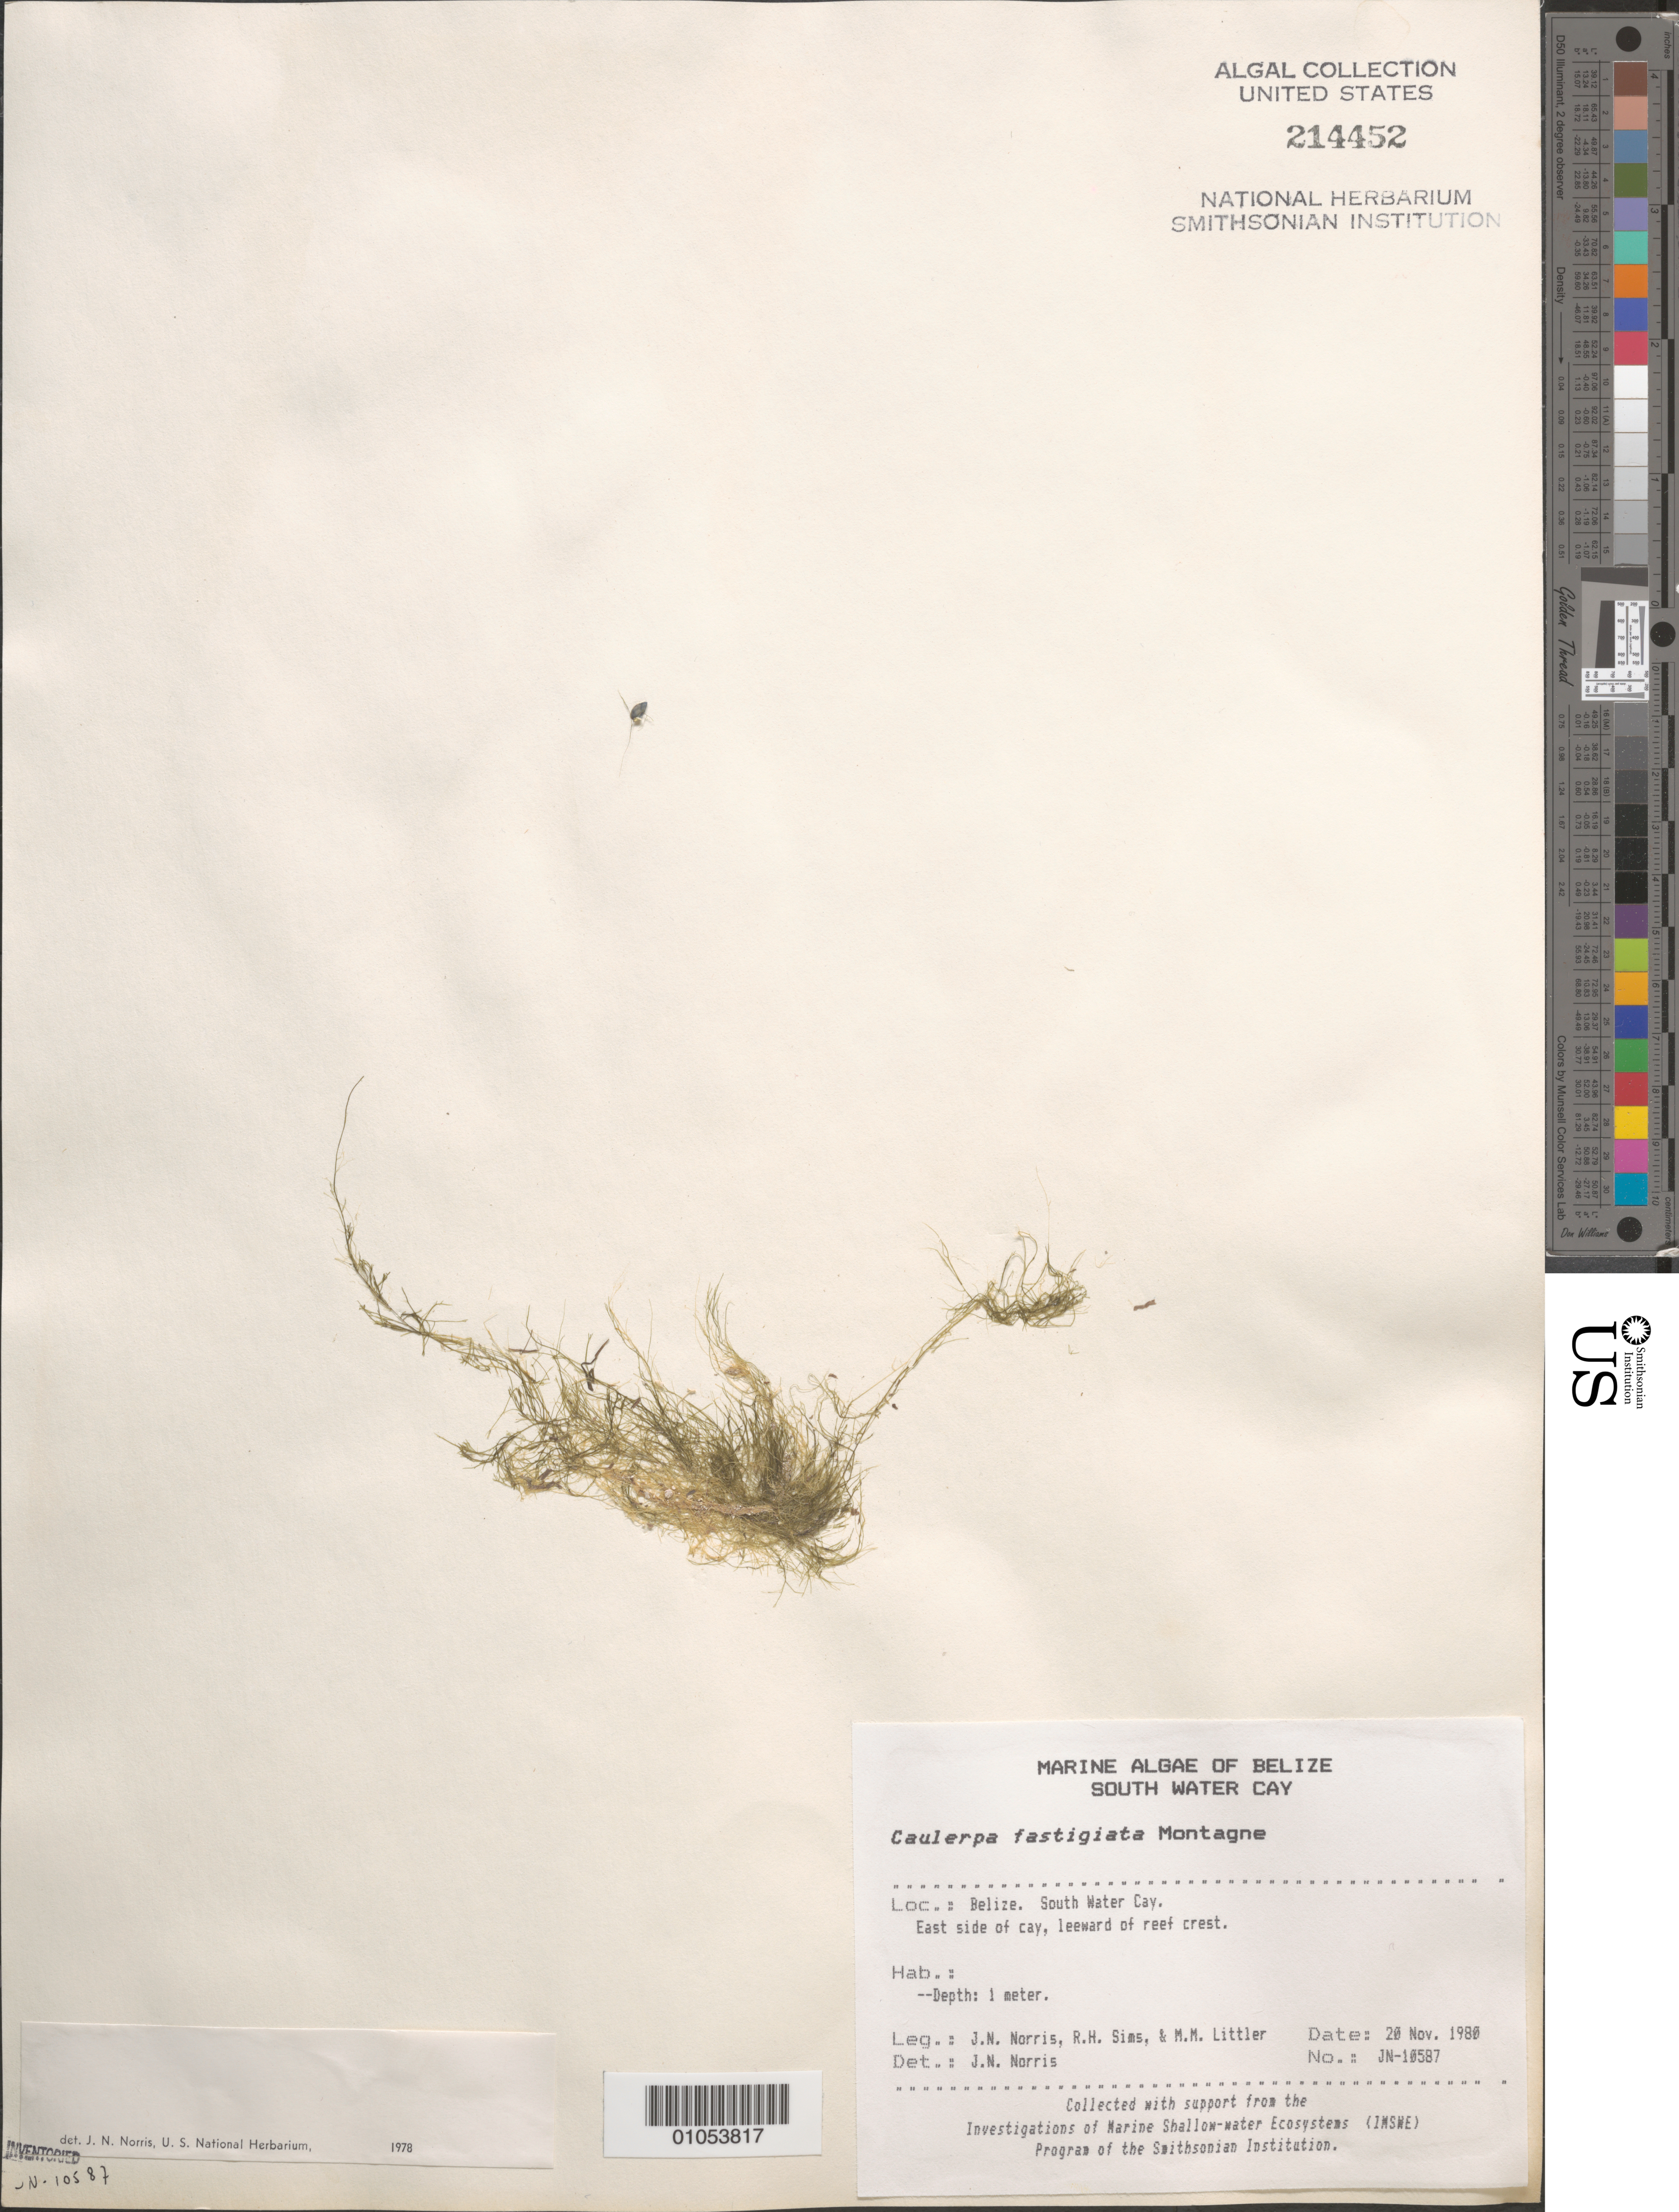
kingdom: Plantae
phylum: Chlorophyta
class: Ulvophyceae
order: Bryopsidales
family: Caulerpaceae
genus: Caulerpa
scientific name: Caulerpa fastigiata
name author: Mont.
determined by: Norris, James N.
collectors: J. N. Norris, R. H. Sims & M. M. Littler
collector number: JN-10587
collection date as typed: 20 Nov 1980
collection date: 1980-11-20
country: Belize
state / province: Stann Creek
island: South Water Cay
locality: East side of cay, leeward of reef crest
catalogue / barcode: US 214452